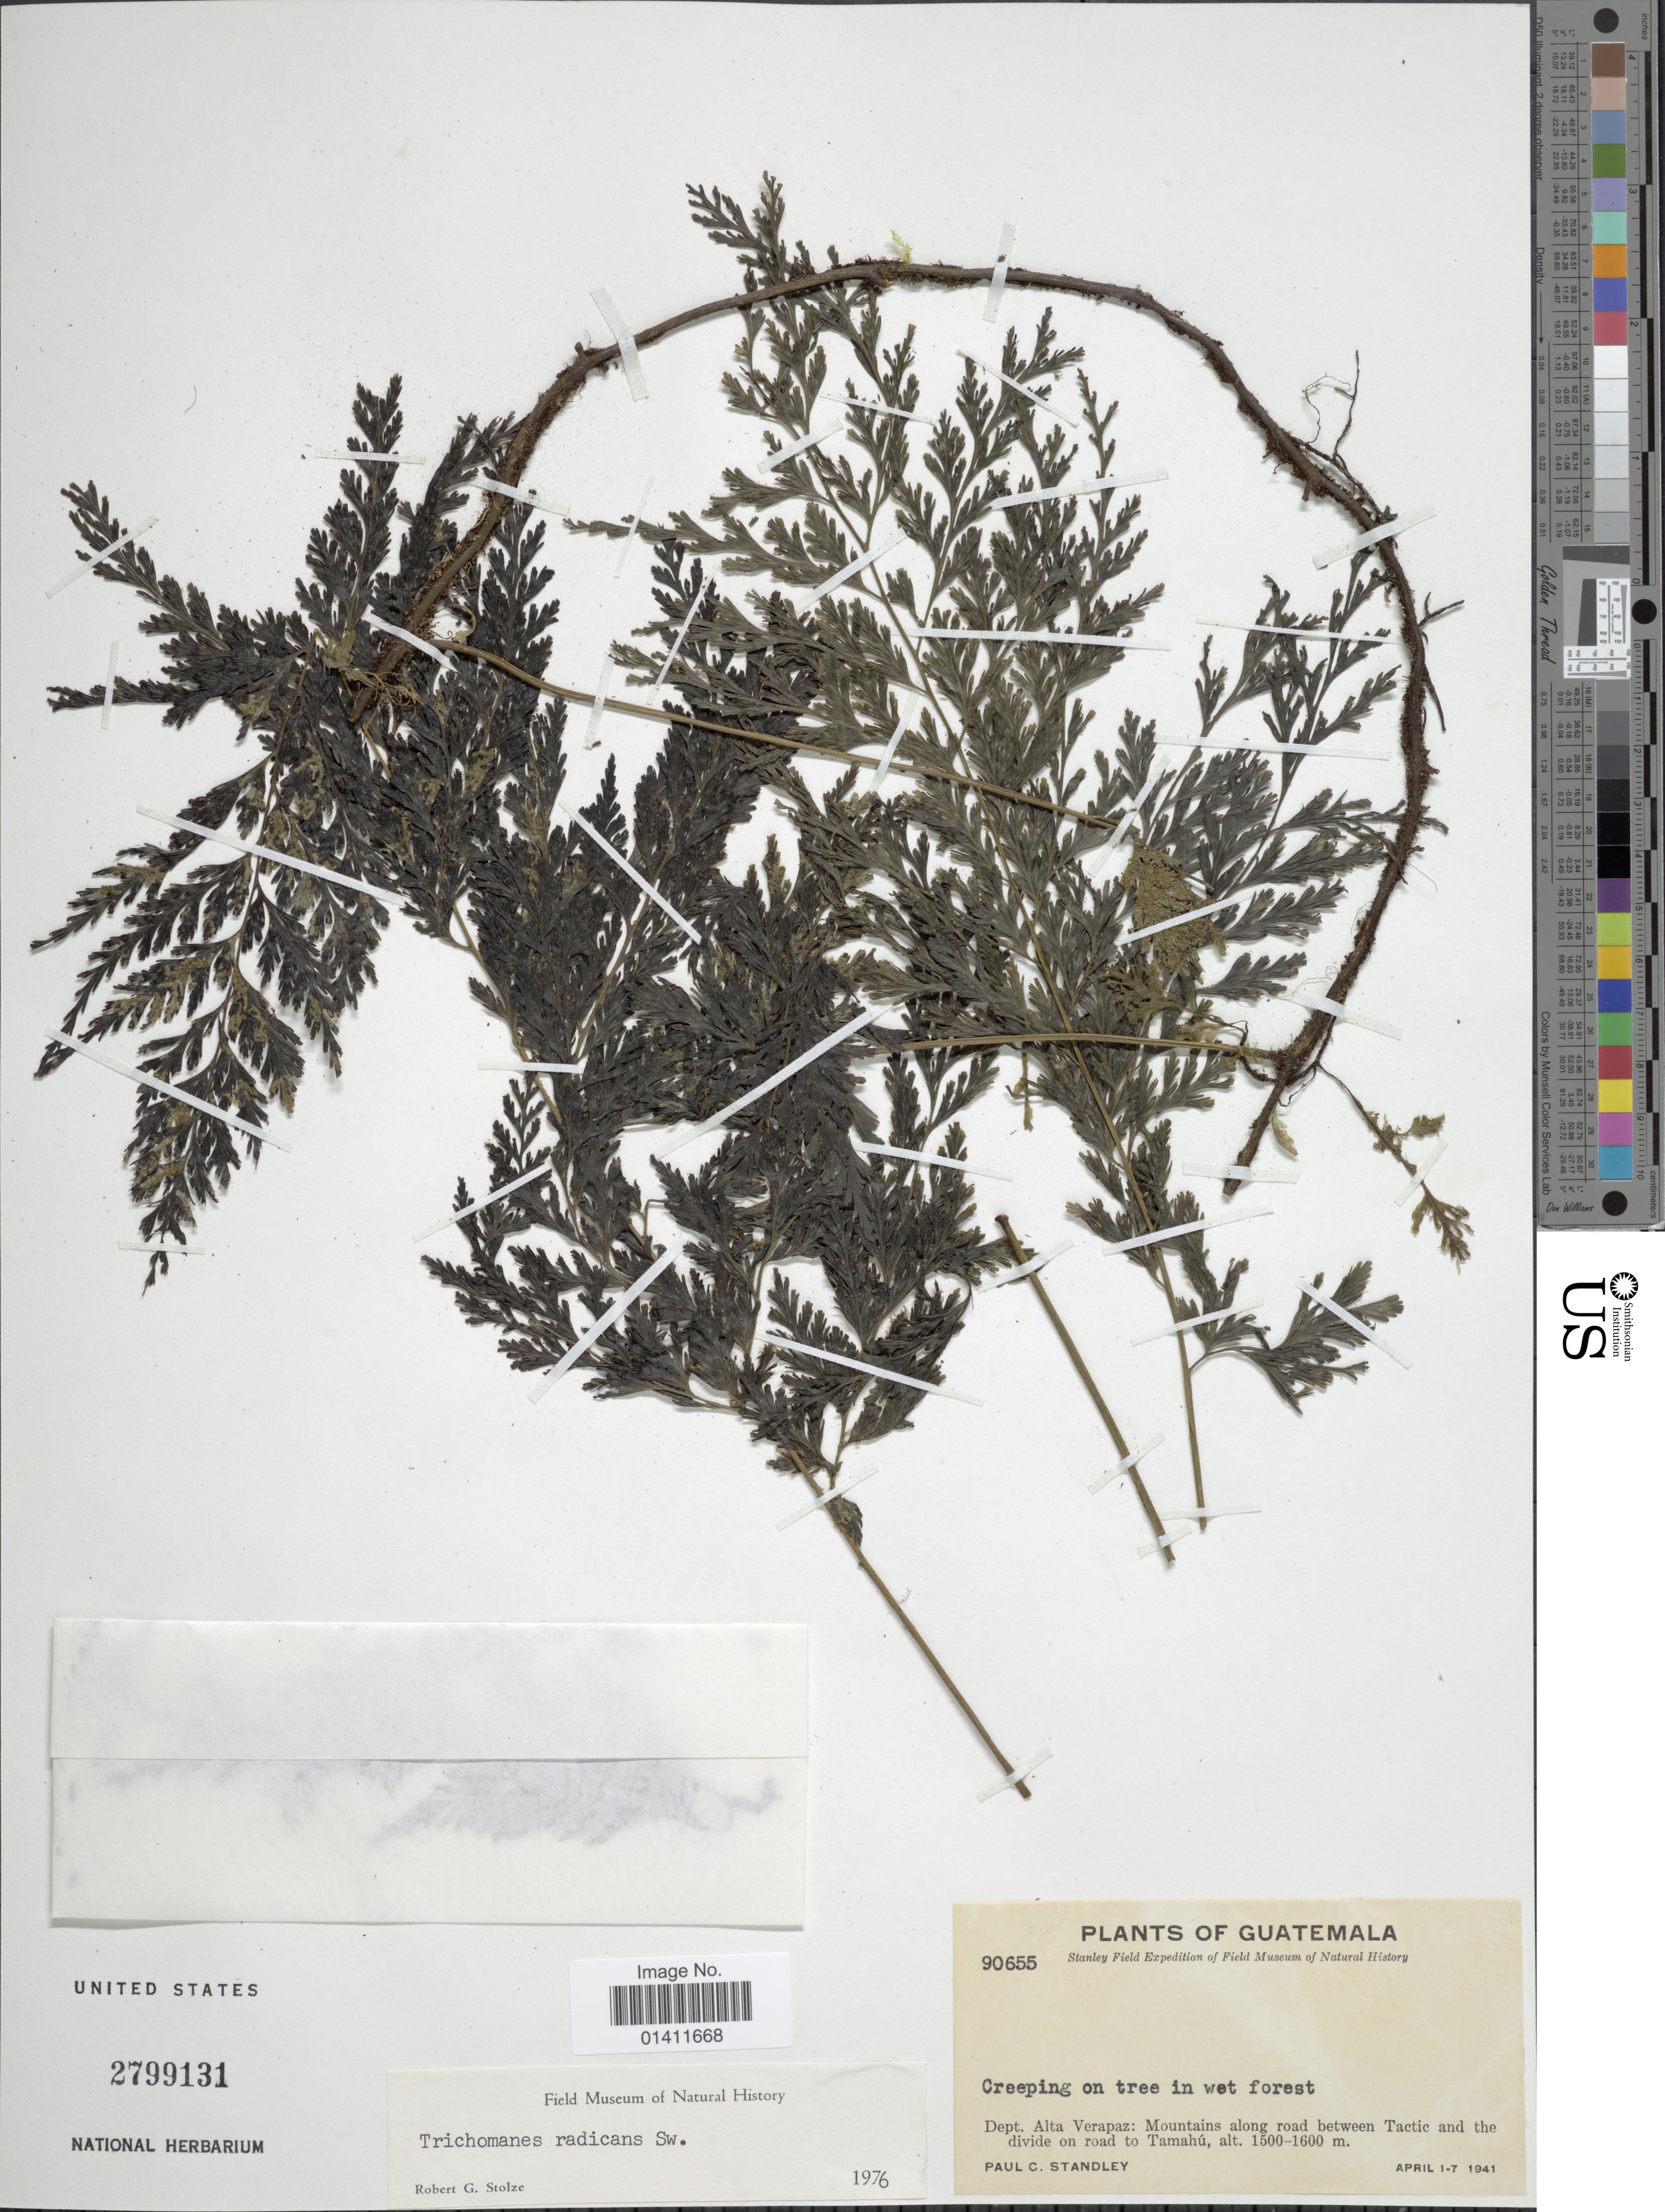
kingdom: Plantae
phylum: Tracheophyta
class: Polypodiopsida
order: Hymenophyllales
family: Hymenophyllaceae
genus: Vandenboschia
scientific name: Vandenboschia radicans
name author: (Sw.) Copel.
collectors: P. C. Standley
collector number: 90655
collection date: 1941-04-01/1941-04-07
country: Guatemala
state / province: Alta Verapaz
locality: Dept. Alta Verapaz: Mountains along road between Tactic and the divide on road to Tamahu.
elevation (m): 1500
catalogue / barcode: US 2799131